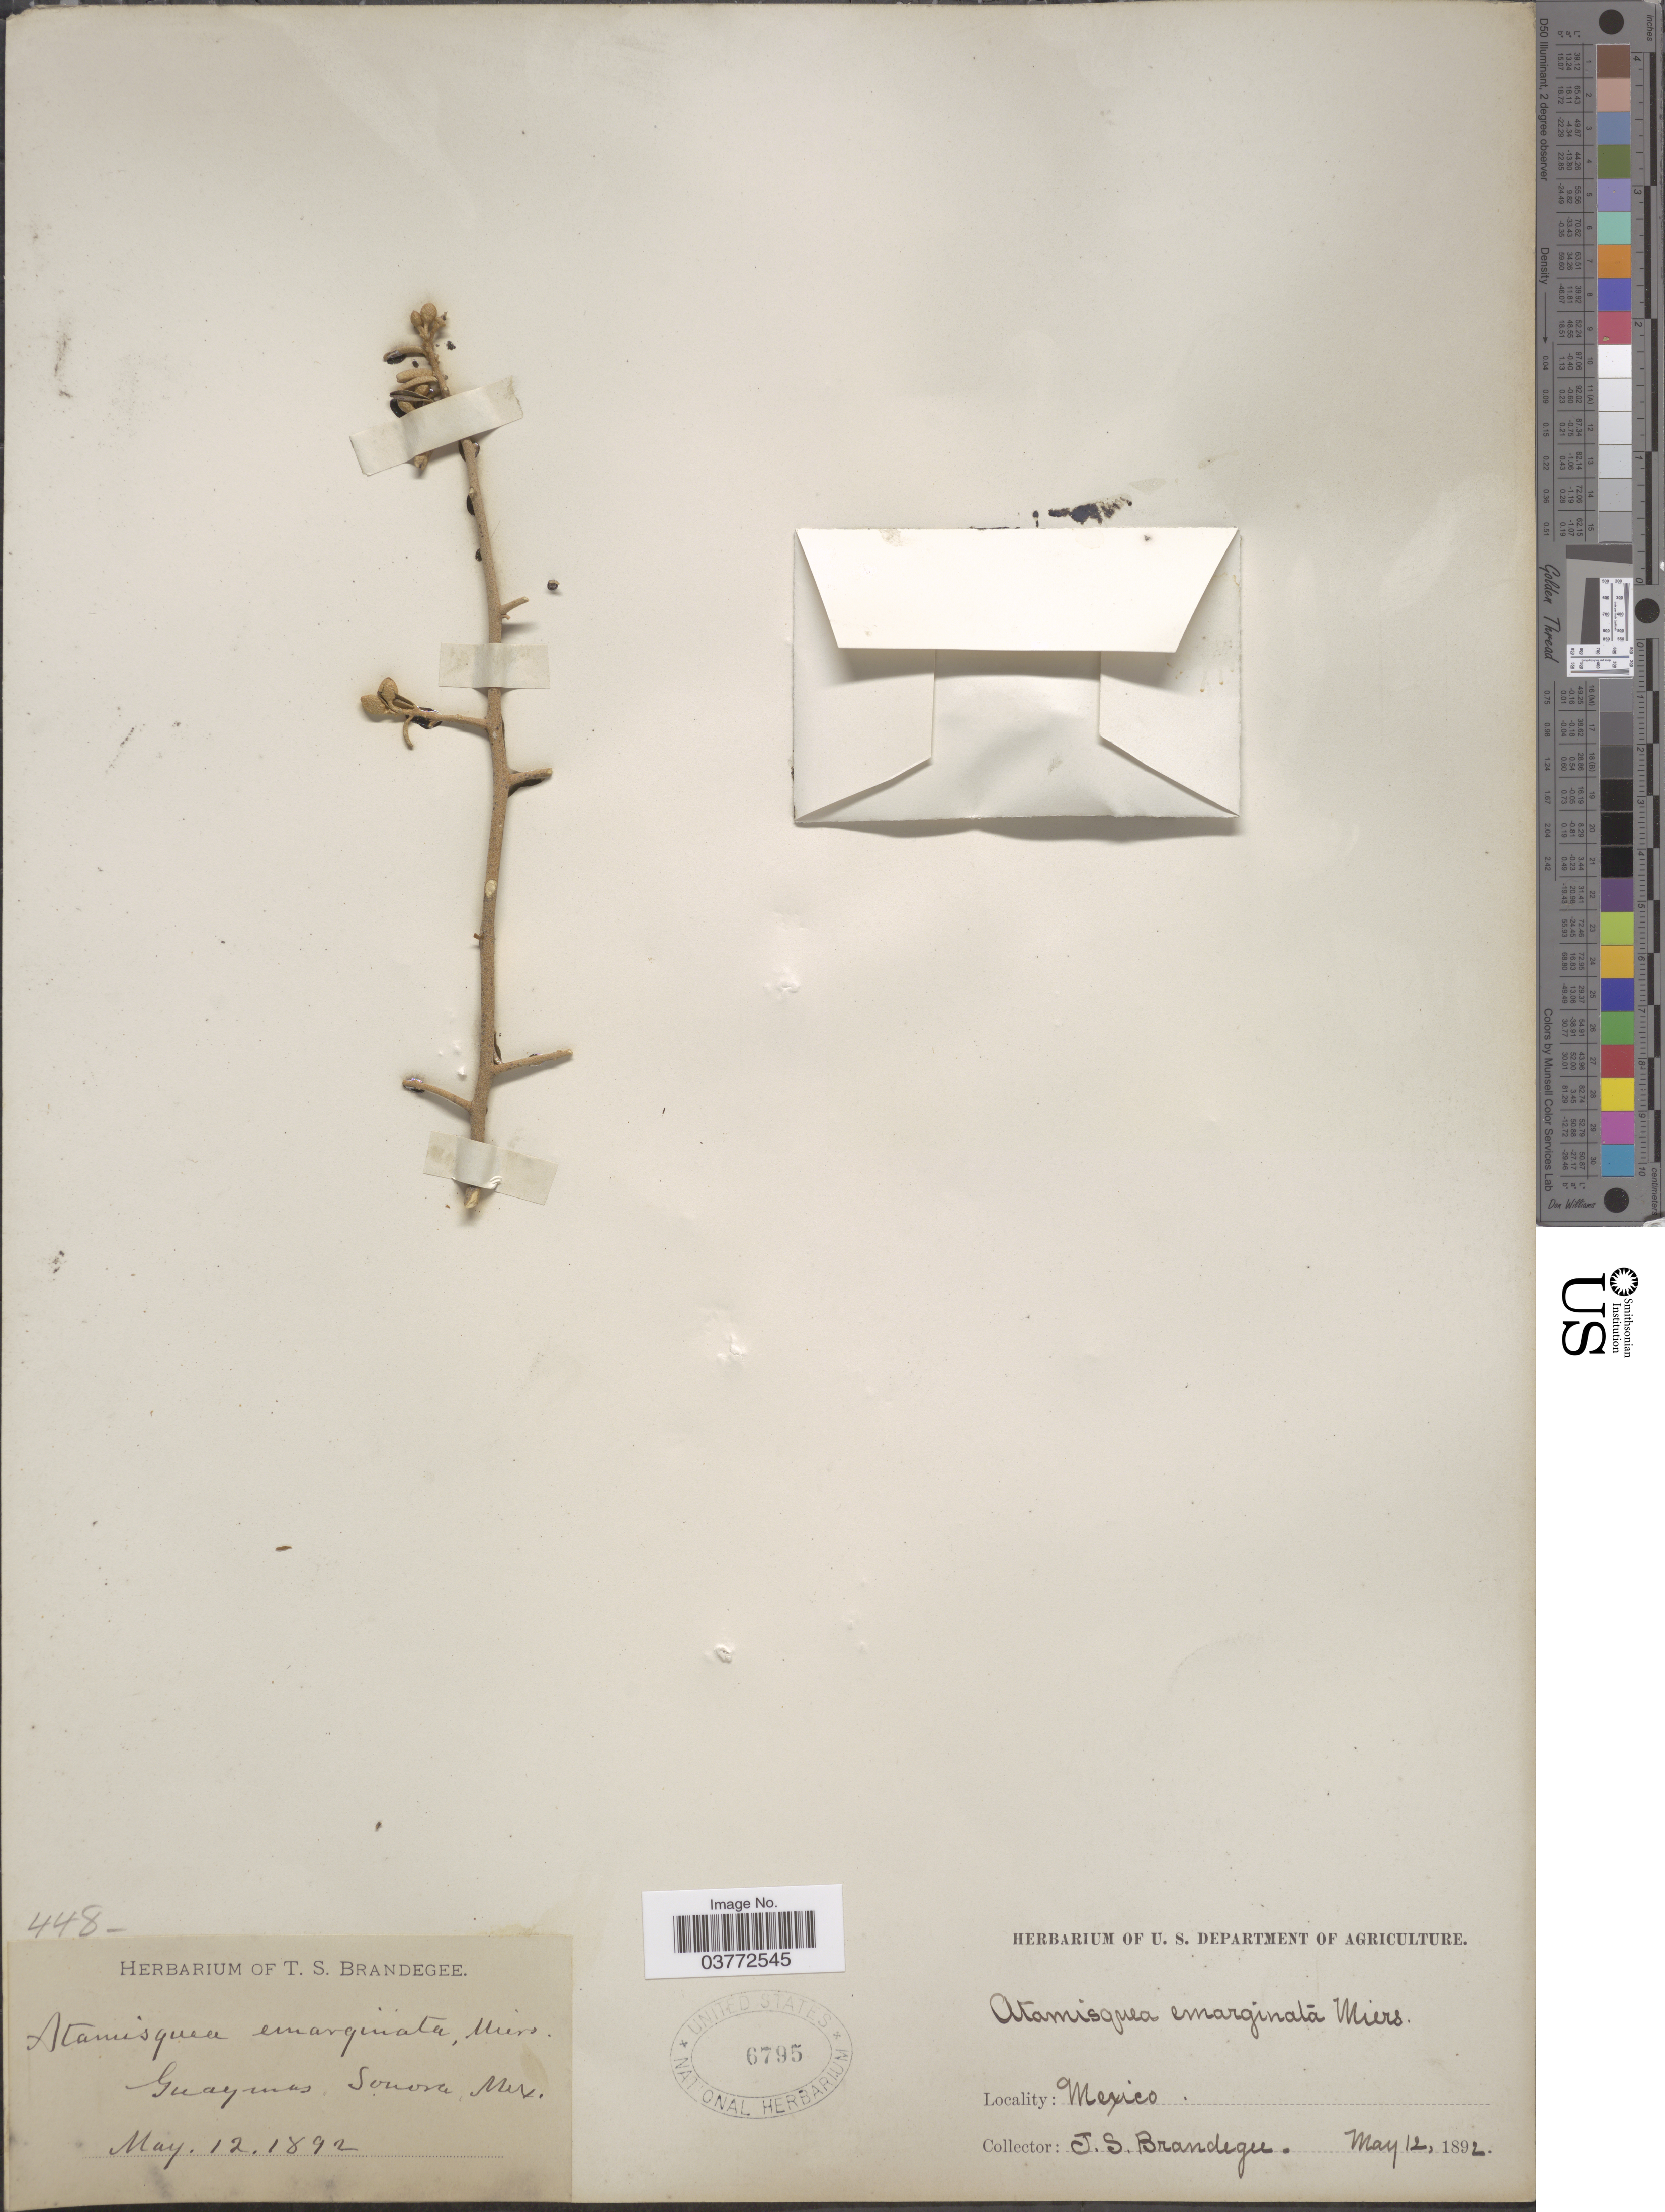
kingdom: Plantae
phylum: Tracheophyta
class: Magnoliopsida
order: Brassicales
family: Capparaceae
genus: Atamisquea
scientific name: Atamisquea emarginata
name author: Miers ex Hook. & Arn.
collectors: T. S. Brandegee (herbarium)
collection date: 1892-05-12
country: Mexico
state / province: Sonora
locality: Guaymas.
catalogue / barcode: US 6795